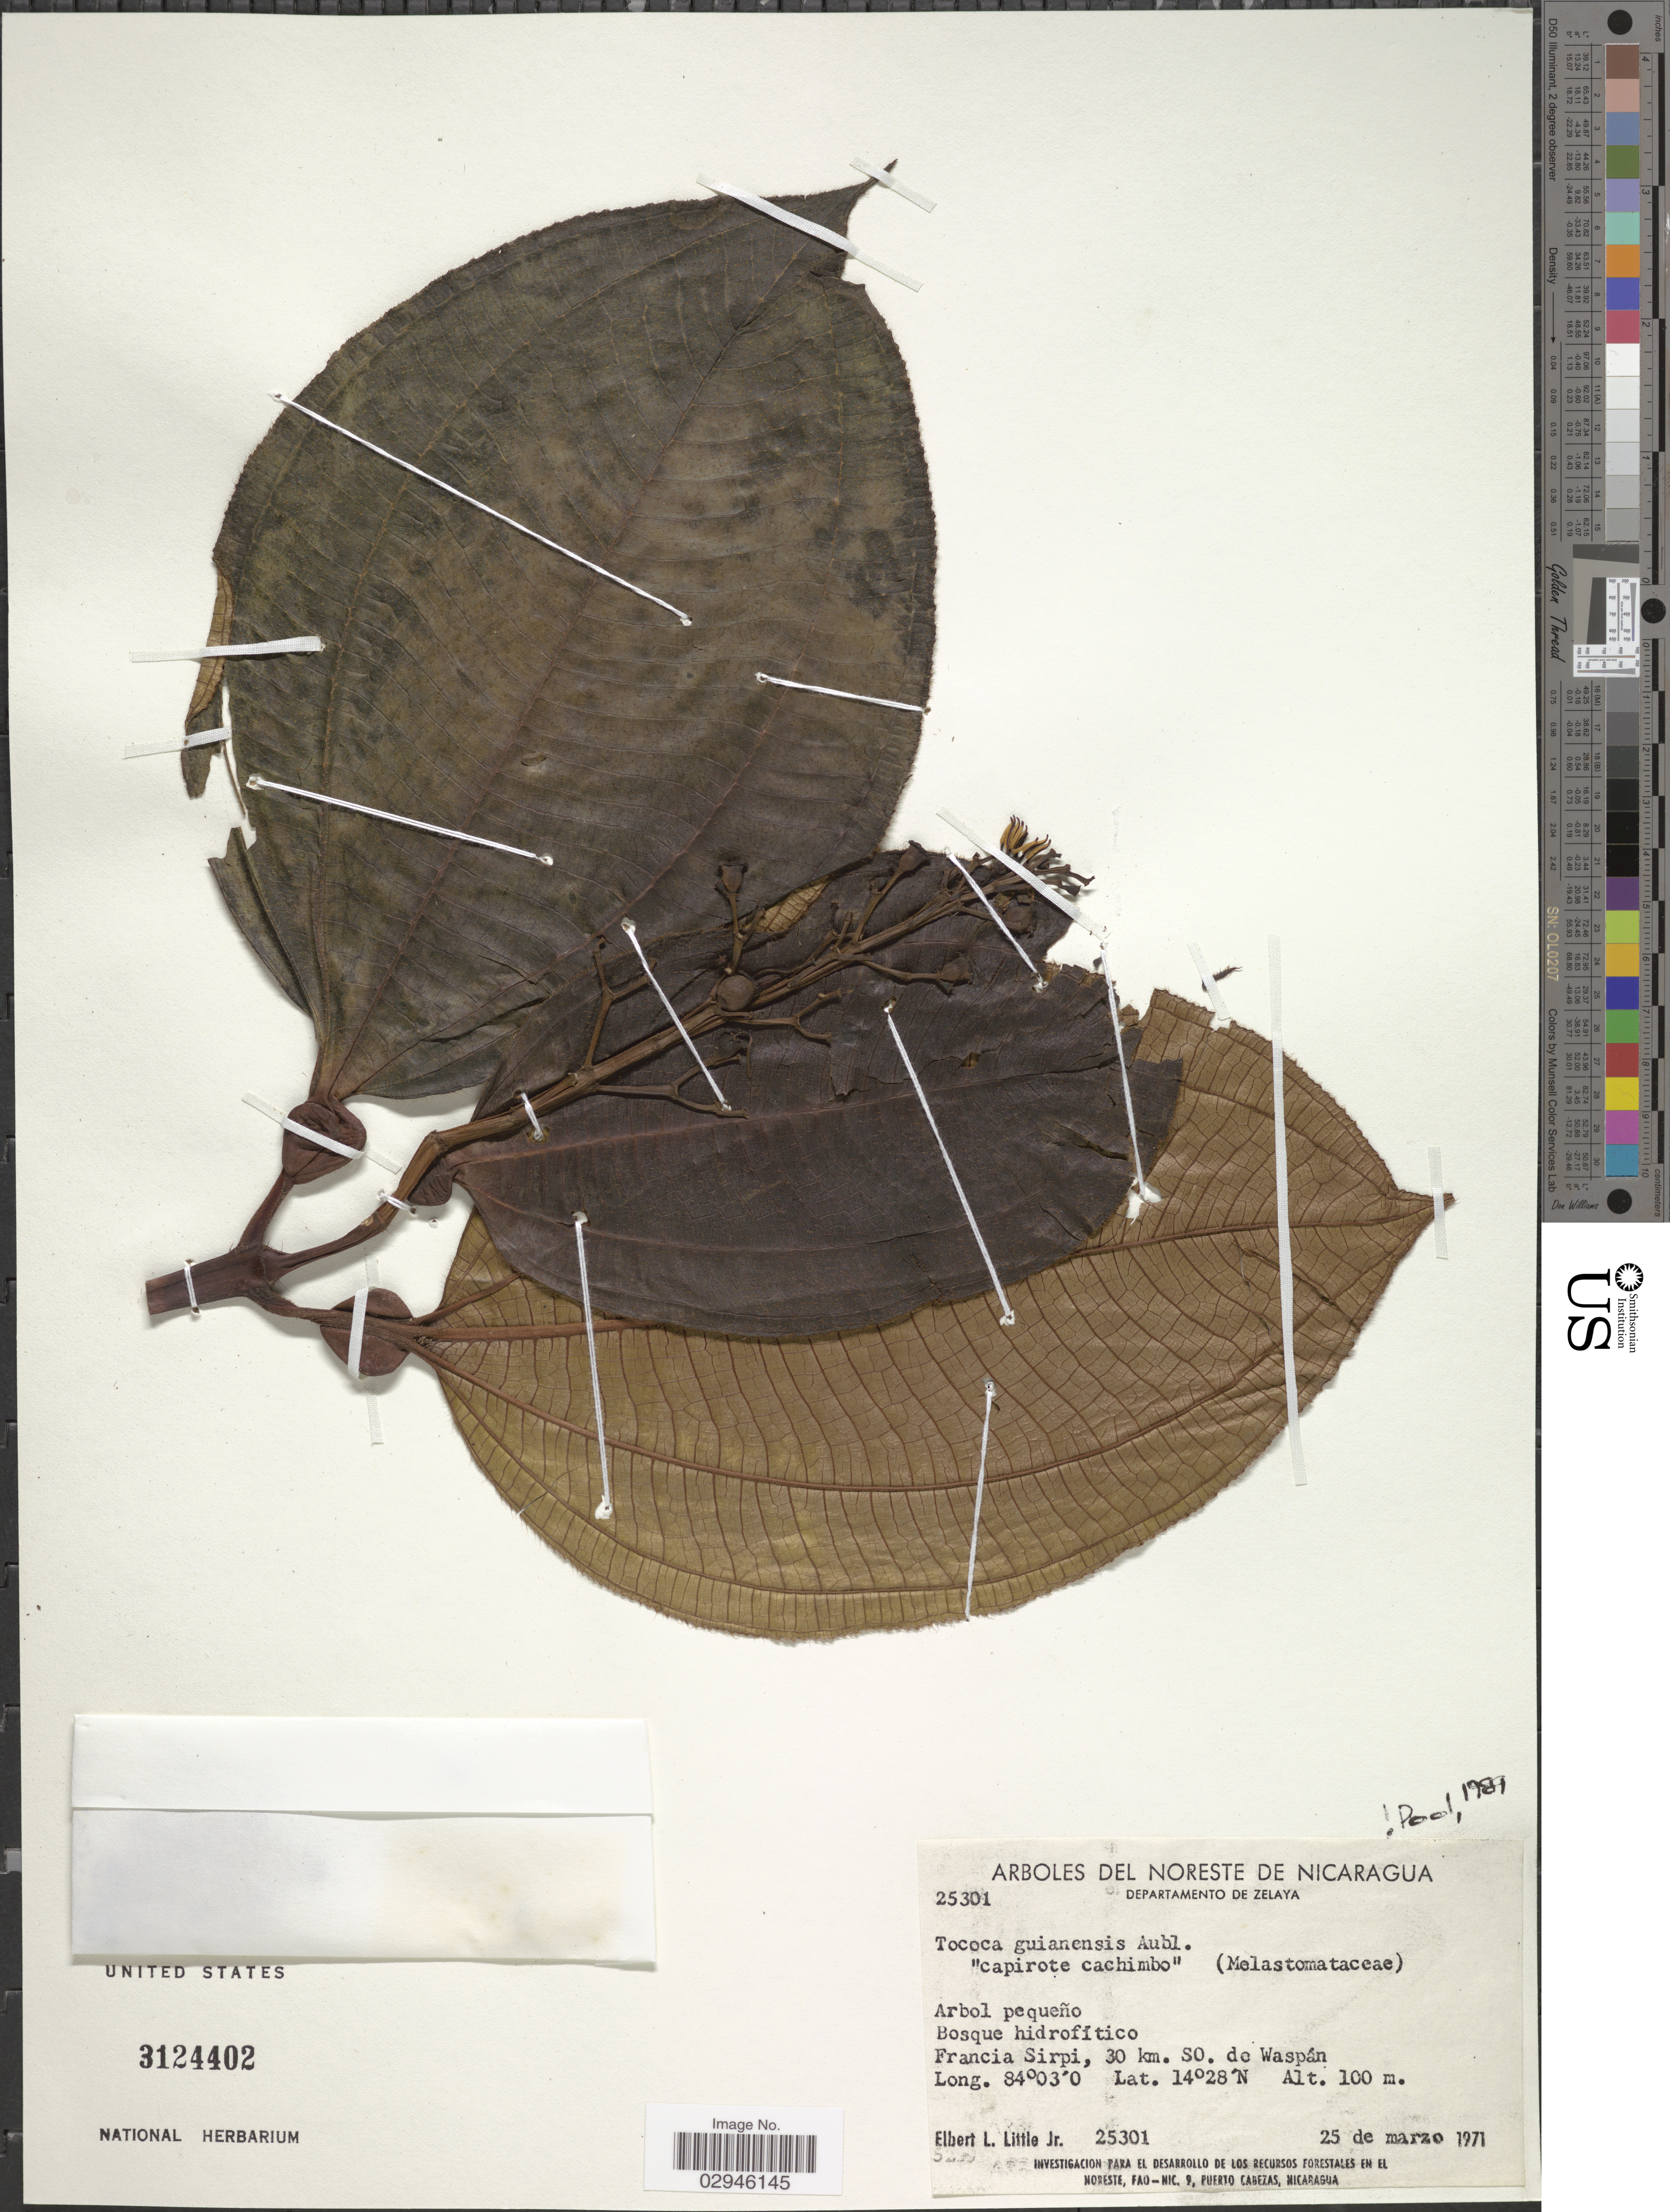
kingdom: Plantae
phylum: Tracheophyta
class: Magnoliopsida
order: Myrtales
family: Melastomataceae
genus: Tococa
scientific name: Tococa guianensis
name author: Aubl.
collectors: E. L. Little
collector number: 25301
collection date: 1971-03-25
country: Nicaragua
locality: Noreste de Nicaragua. Departamento de Zelaya. Bosque hidrofítico. Francia Sirpi, 30 km. SO. de Waspán.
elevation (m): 100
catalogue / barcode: US 3124402